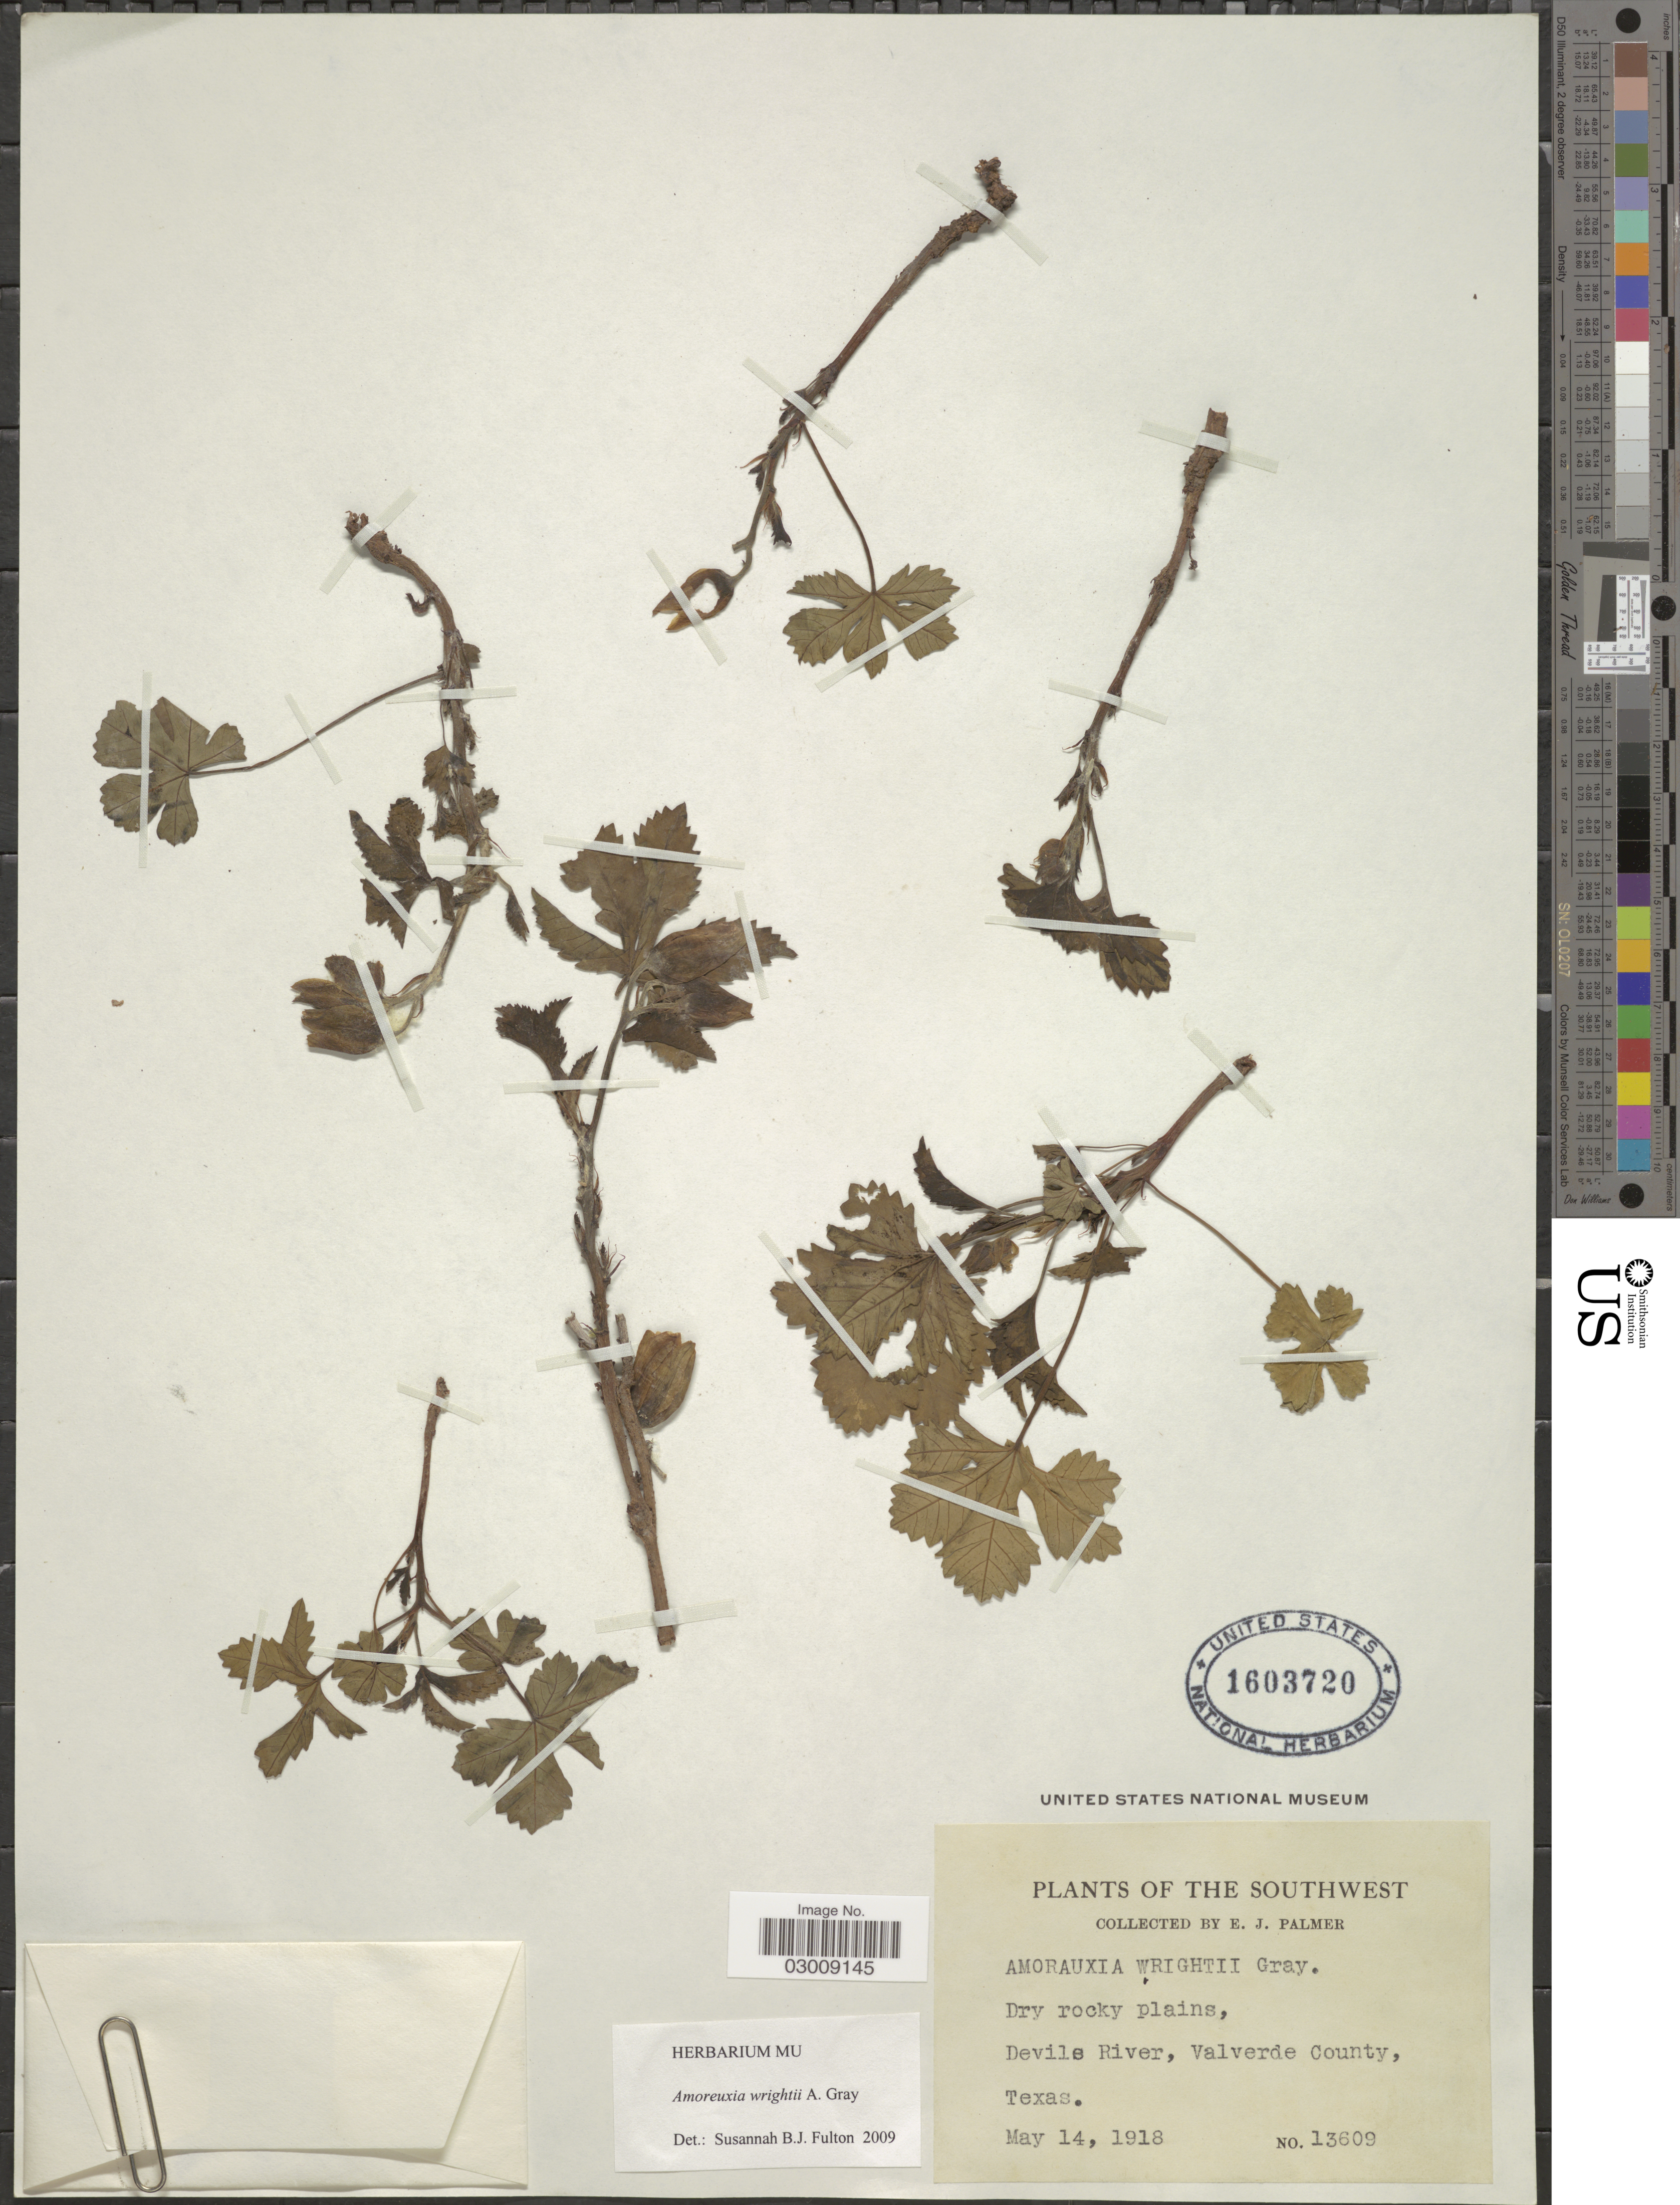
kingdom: Plantae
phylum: Tracheophyta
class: Magnoliopsida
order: Malvales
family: Cochlospermaceae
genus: Amoreuxia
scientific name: Amoreuxia wrightii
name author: A. Gray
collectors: E. J. Palmer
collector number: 13609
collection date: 1918-05-14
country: United States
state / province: Texas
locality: The Southwest. Devils River, Valverde County.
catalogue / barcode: US 1603720